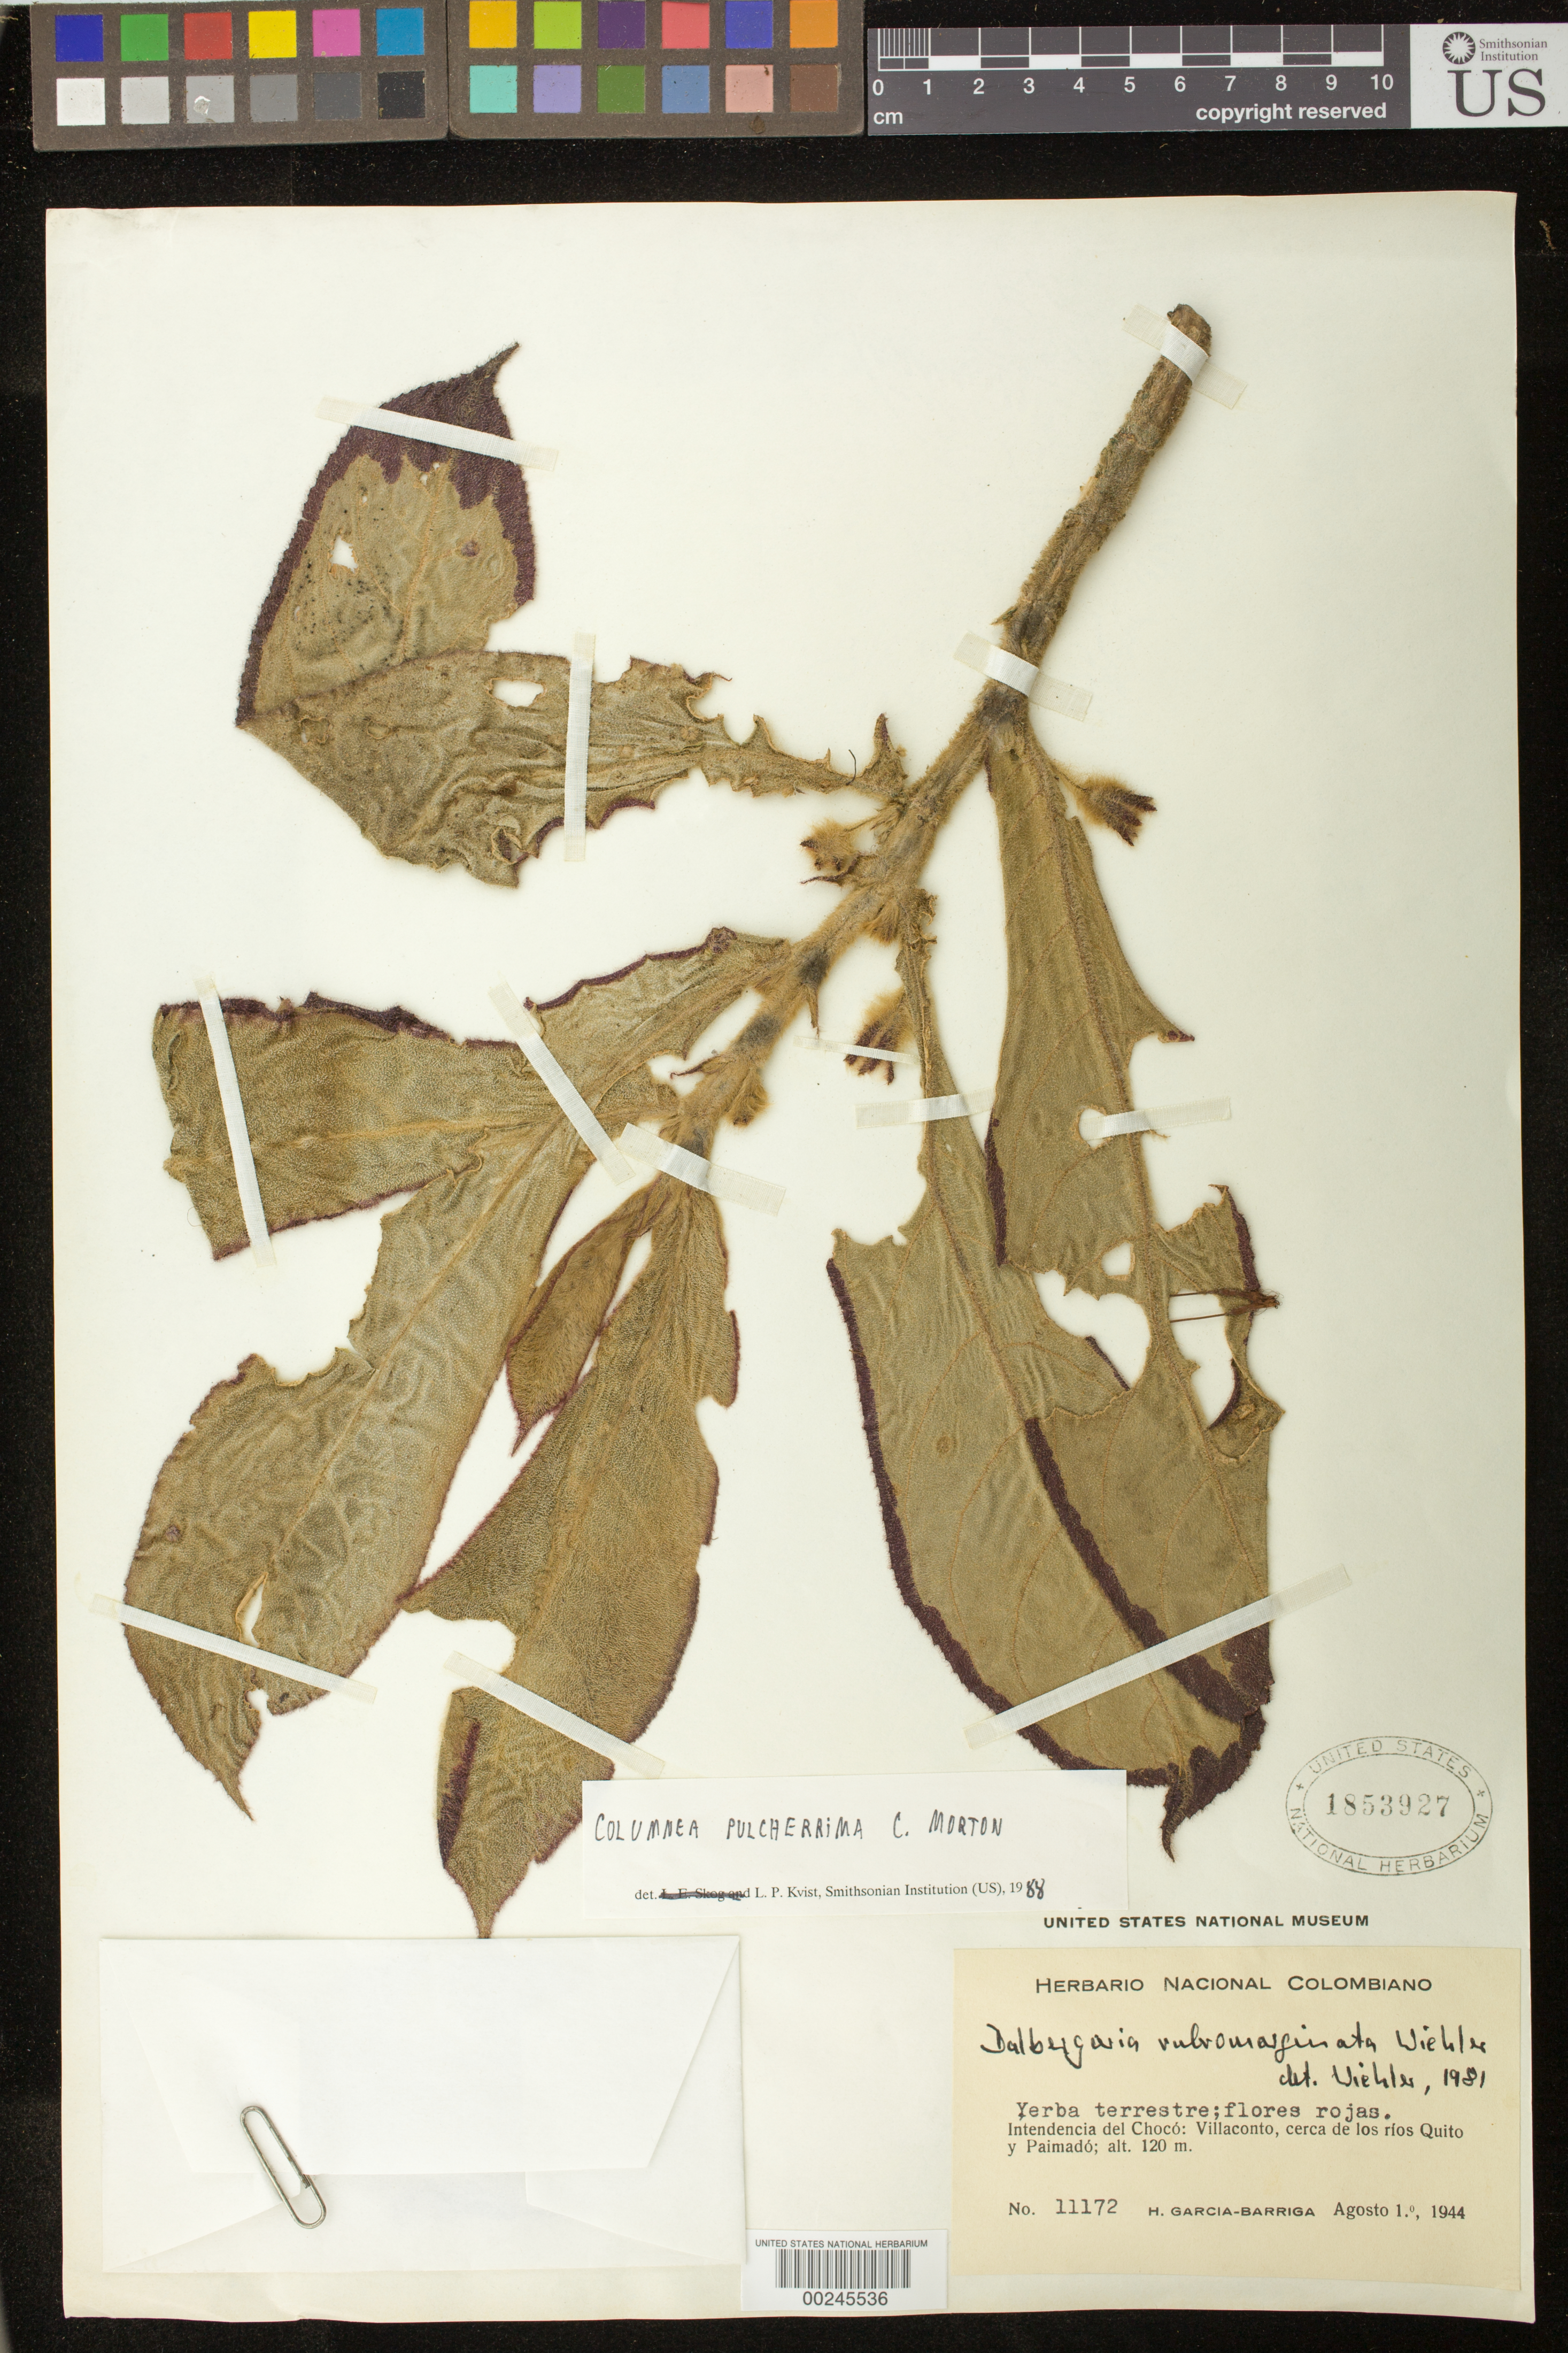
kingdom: Plantae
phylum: Tracheophyta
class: Magnoliopsida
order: Lamiales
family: Gesneriaceae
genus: Columnea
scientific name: Columnea pulcherrima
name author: C.V. Morton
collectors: H. García Barriga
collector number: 11172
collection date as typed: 01 Aug 1944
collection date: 1944-08-01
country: Colombia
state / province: Chocó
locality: Villaconto, near los rios Quito and Paimado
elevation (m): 120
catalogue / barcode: US 1853927